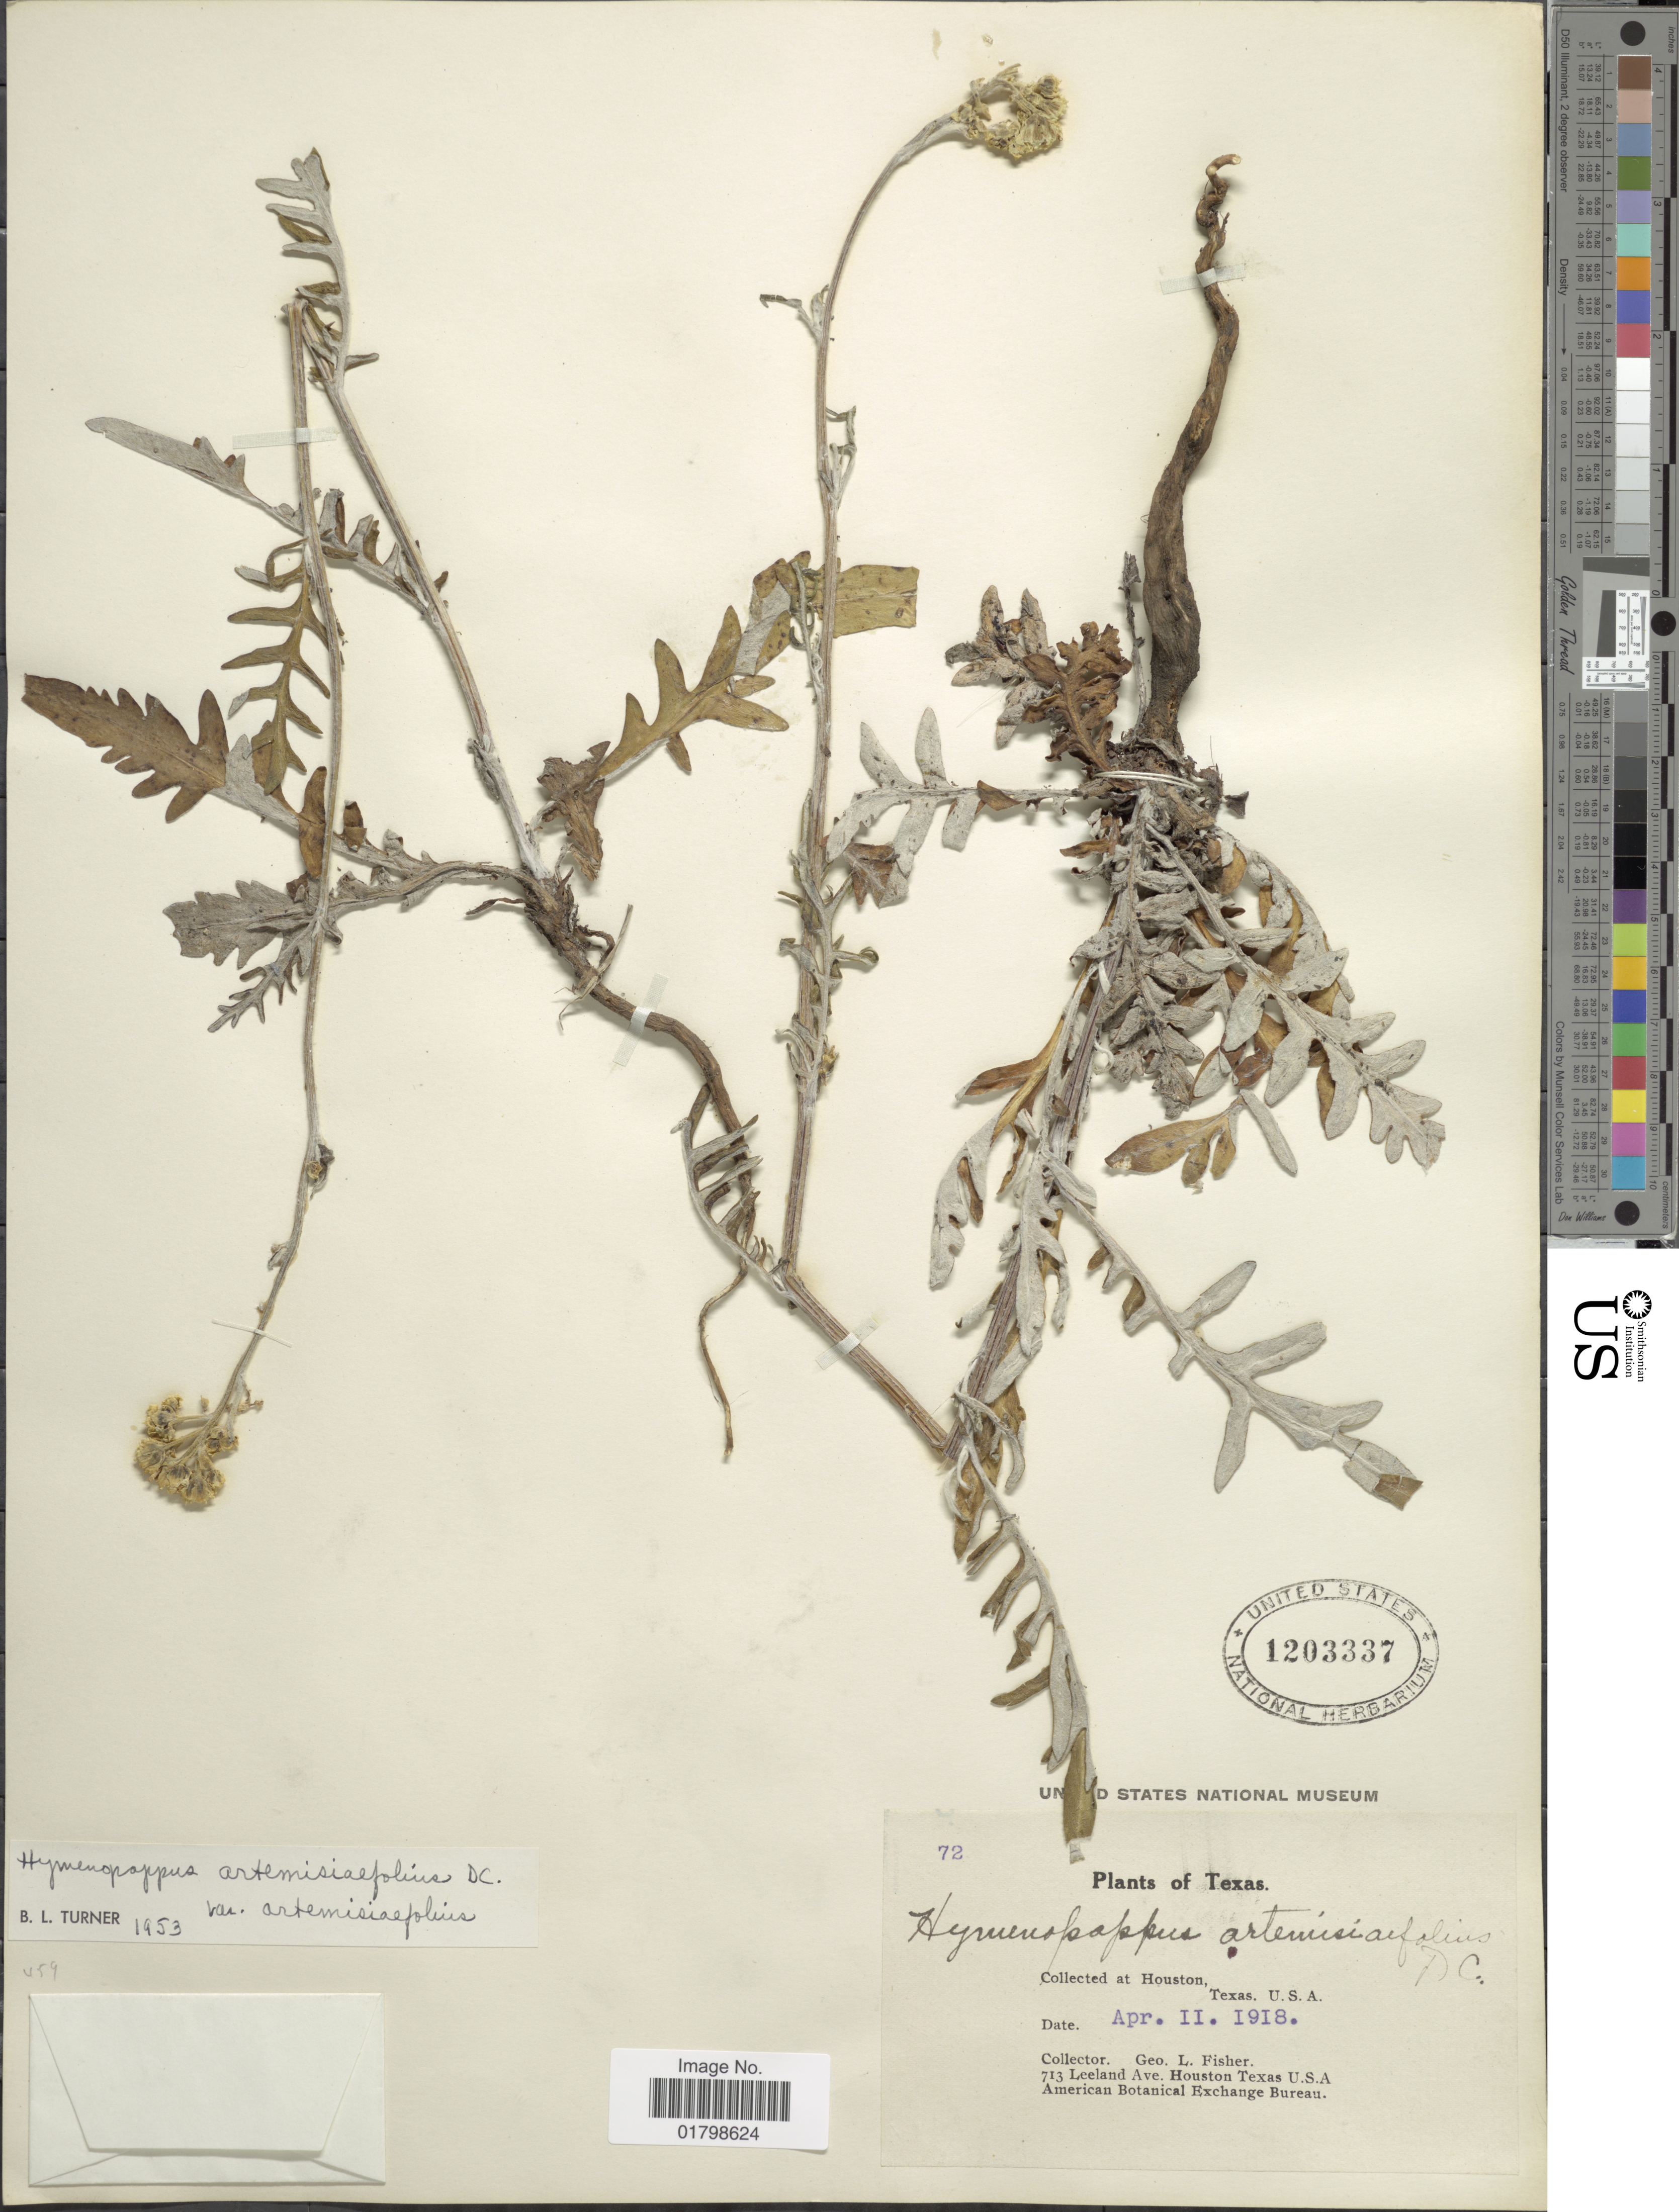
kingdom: Plantae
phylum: Tracheophyta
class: Magnoliopsida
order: Asterales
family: Asteraceae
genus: Hymenopappus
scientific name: Hymenopappus artemisiifolius var. artemisiifolius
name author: DC.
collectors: G. L. Fisher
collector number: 72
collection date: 1918-04-11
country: United States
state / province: Texas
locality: Houston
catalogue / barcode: US 1203337